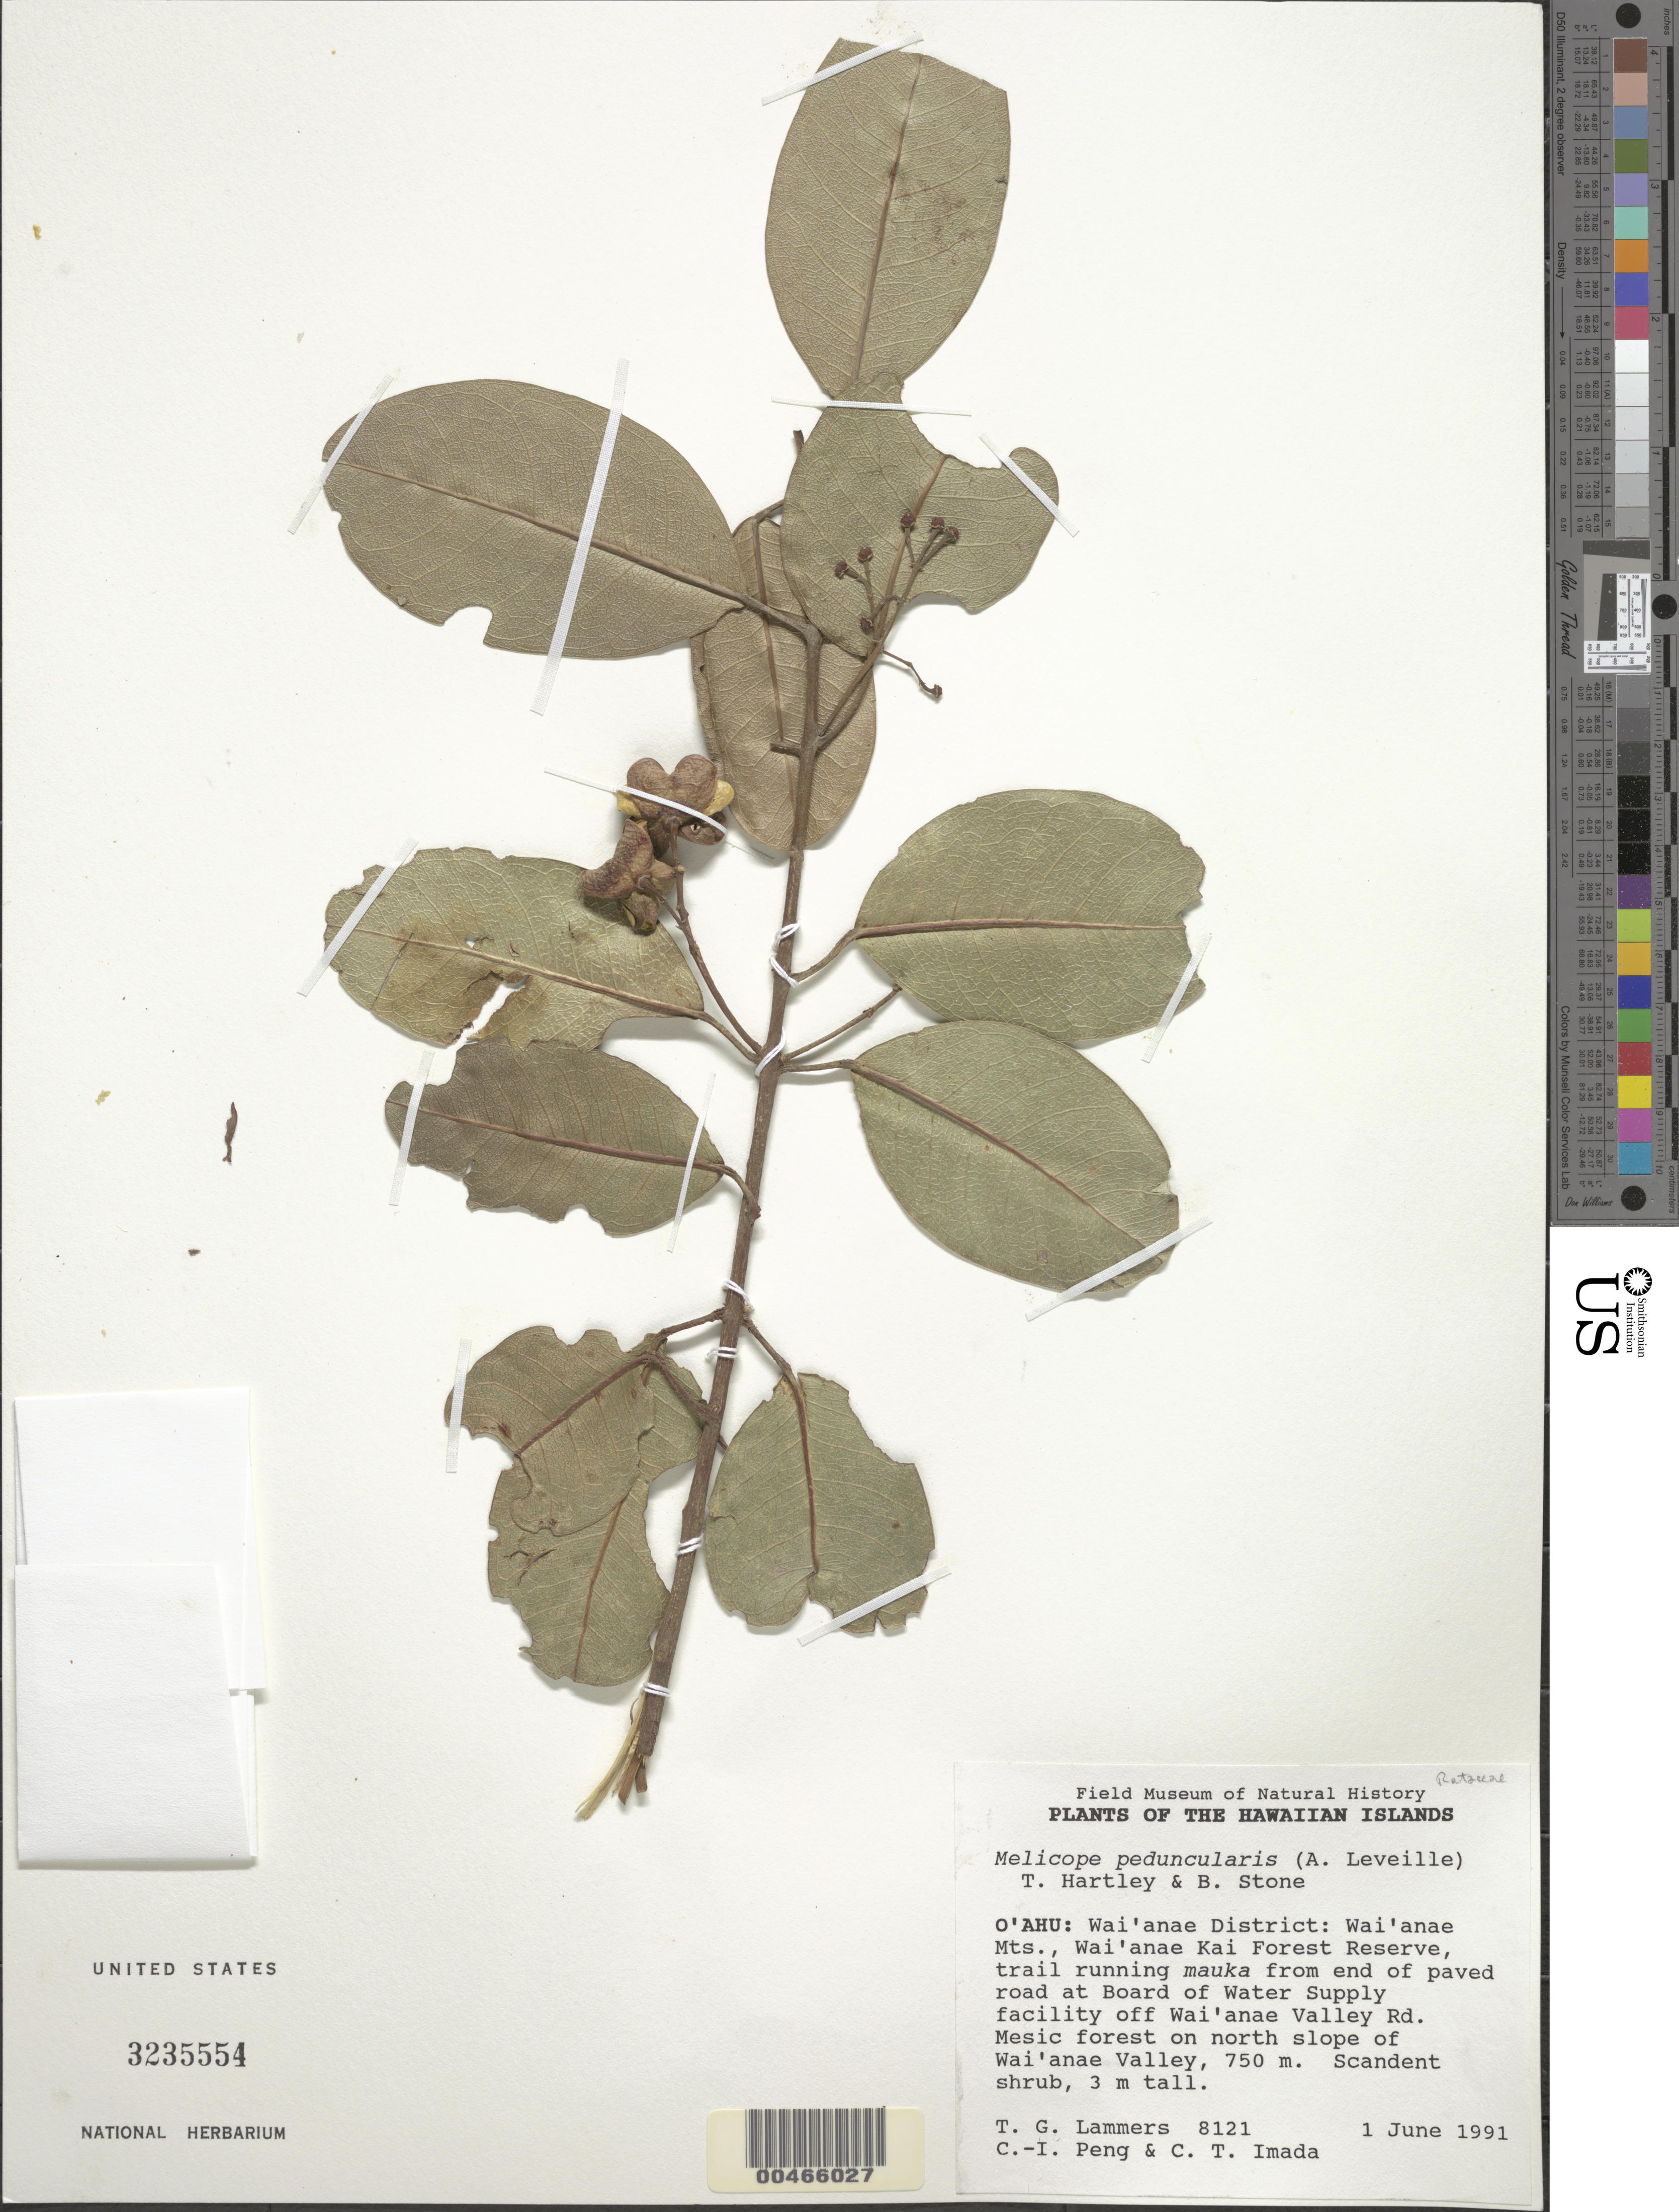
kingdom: Plantae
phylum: Tracheophyta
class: Magnoliopsida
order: Sapindales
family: Rutaceae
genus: Melicope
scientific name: Melicope peduncularis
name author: (H. Lév.) T.G. Hartley & B.C. Stone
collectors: T. G. Lammers, C.-I Peng & C. Imada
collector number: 8121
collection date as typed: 1 Jun 1991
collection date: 1991-06-01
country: United States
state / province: Hawaii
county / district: Honolulu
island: Oahu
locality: Wai'anae District: Wai'anae Mts., Wai'anae Kai Forest Reserve, trail running mauka from end of paved road at Board of Water ...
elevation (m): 750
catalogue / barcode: US 3235554